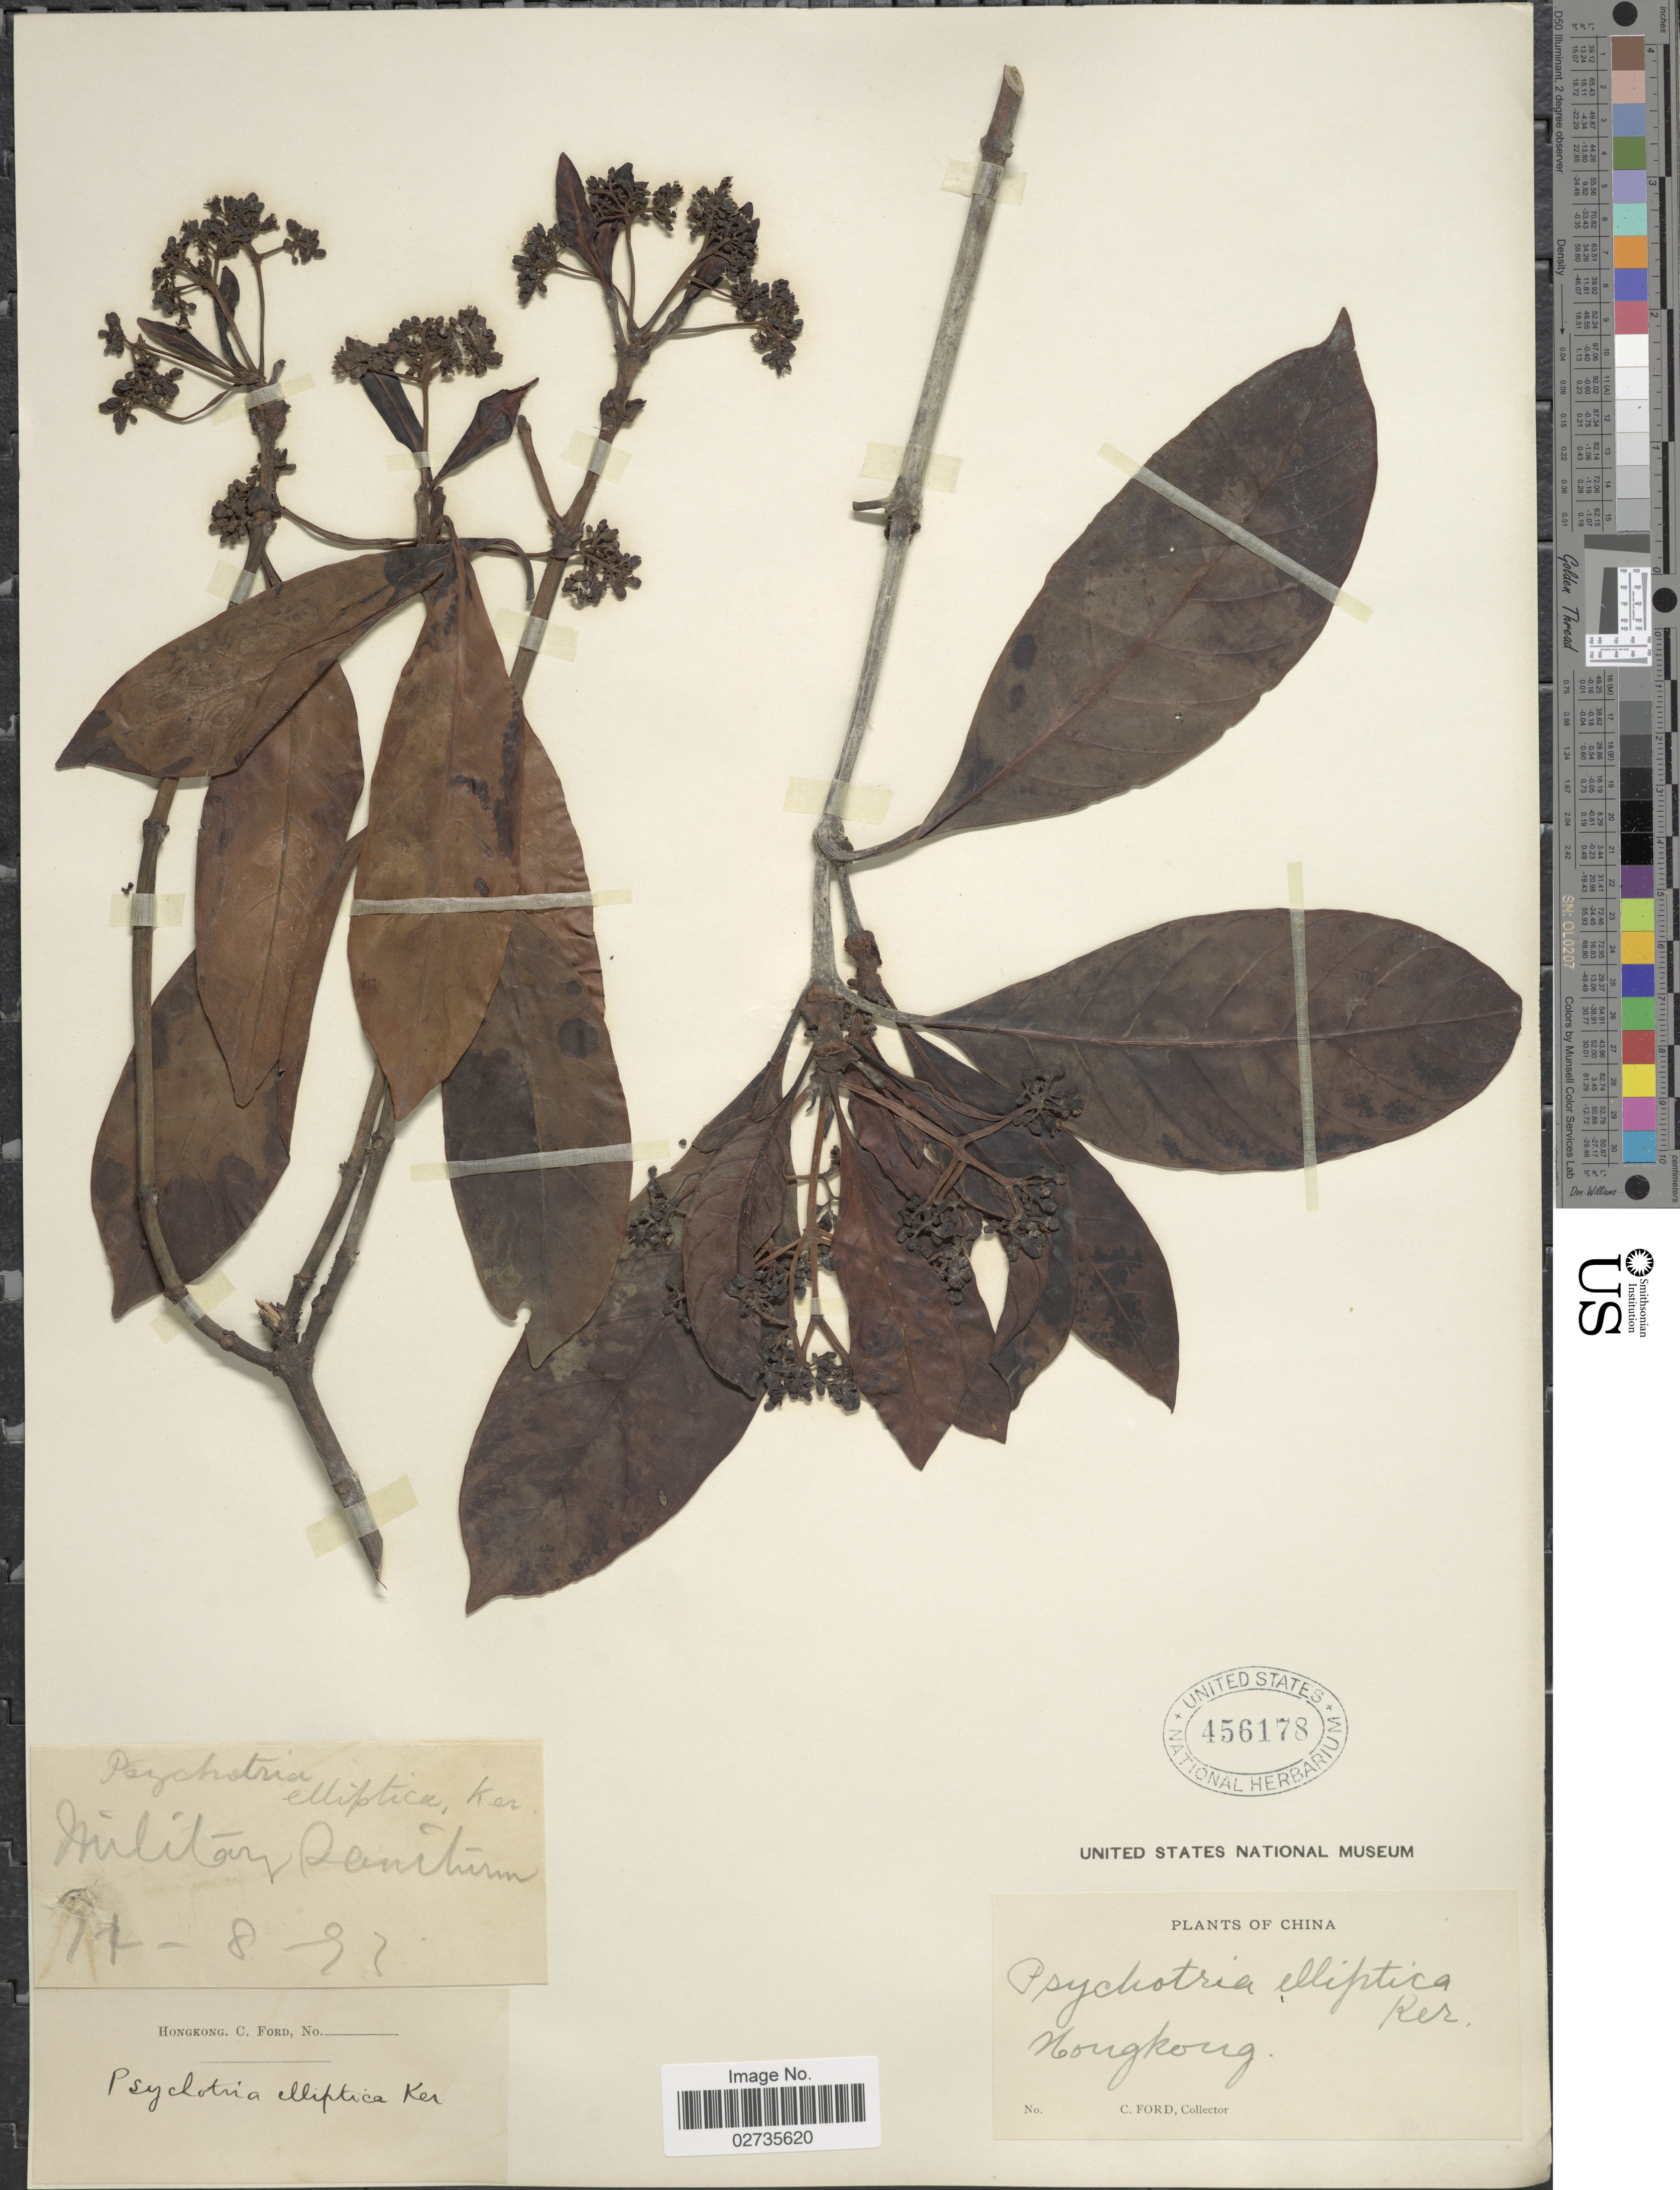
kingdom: Plantae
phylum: Tracheophyta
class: Magnoliopsida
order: Gentianales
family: Rubiaceae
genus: Psychotria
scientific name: Psychotria rubra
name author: (Lour.) Poir.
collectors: C. Ford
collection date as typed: Transcribed d/m/y: 12/8/93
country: China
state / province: Hong Kong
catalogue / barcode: US 456178